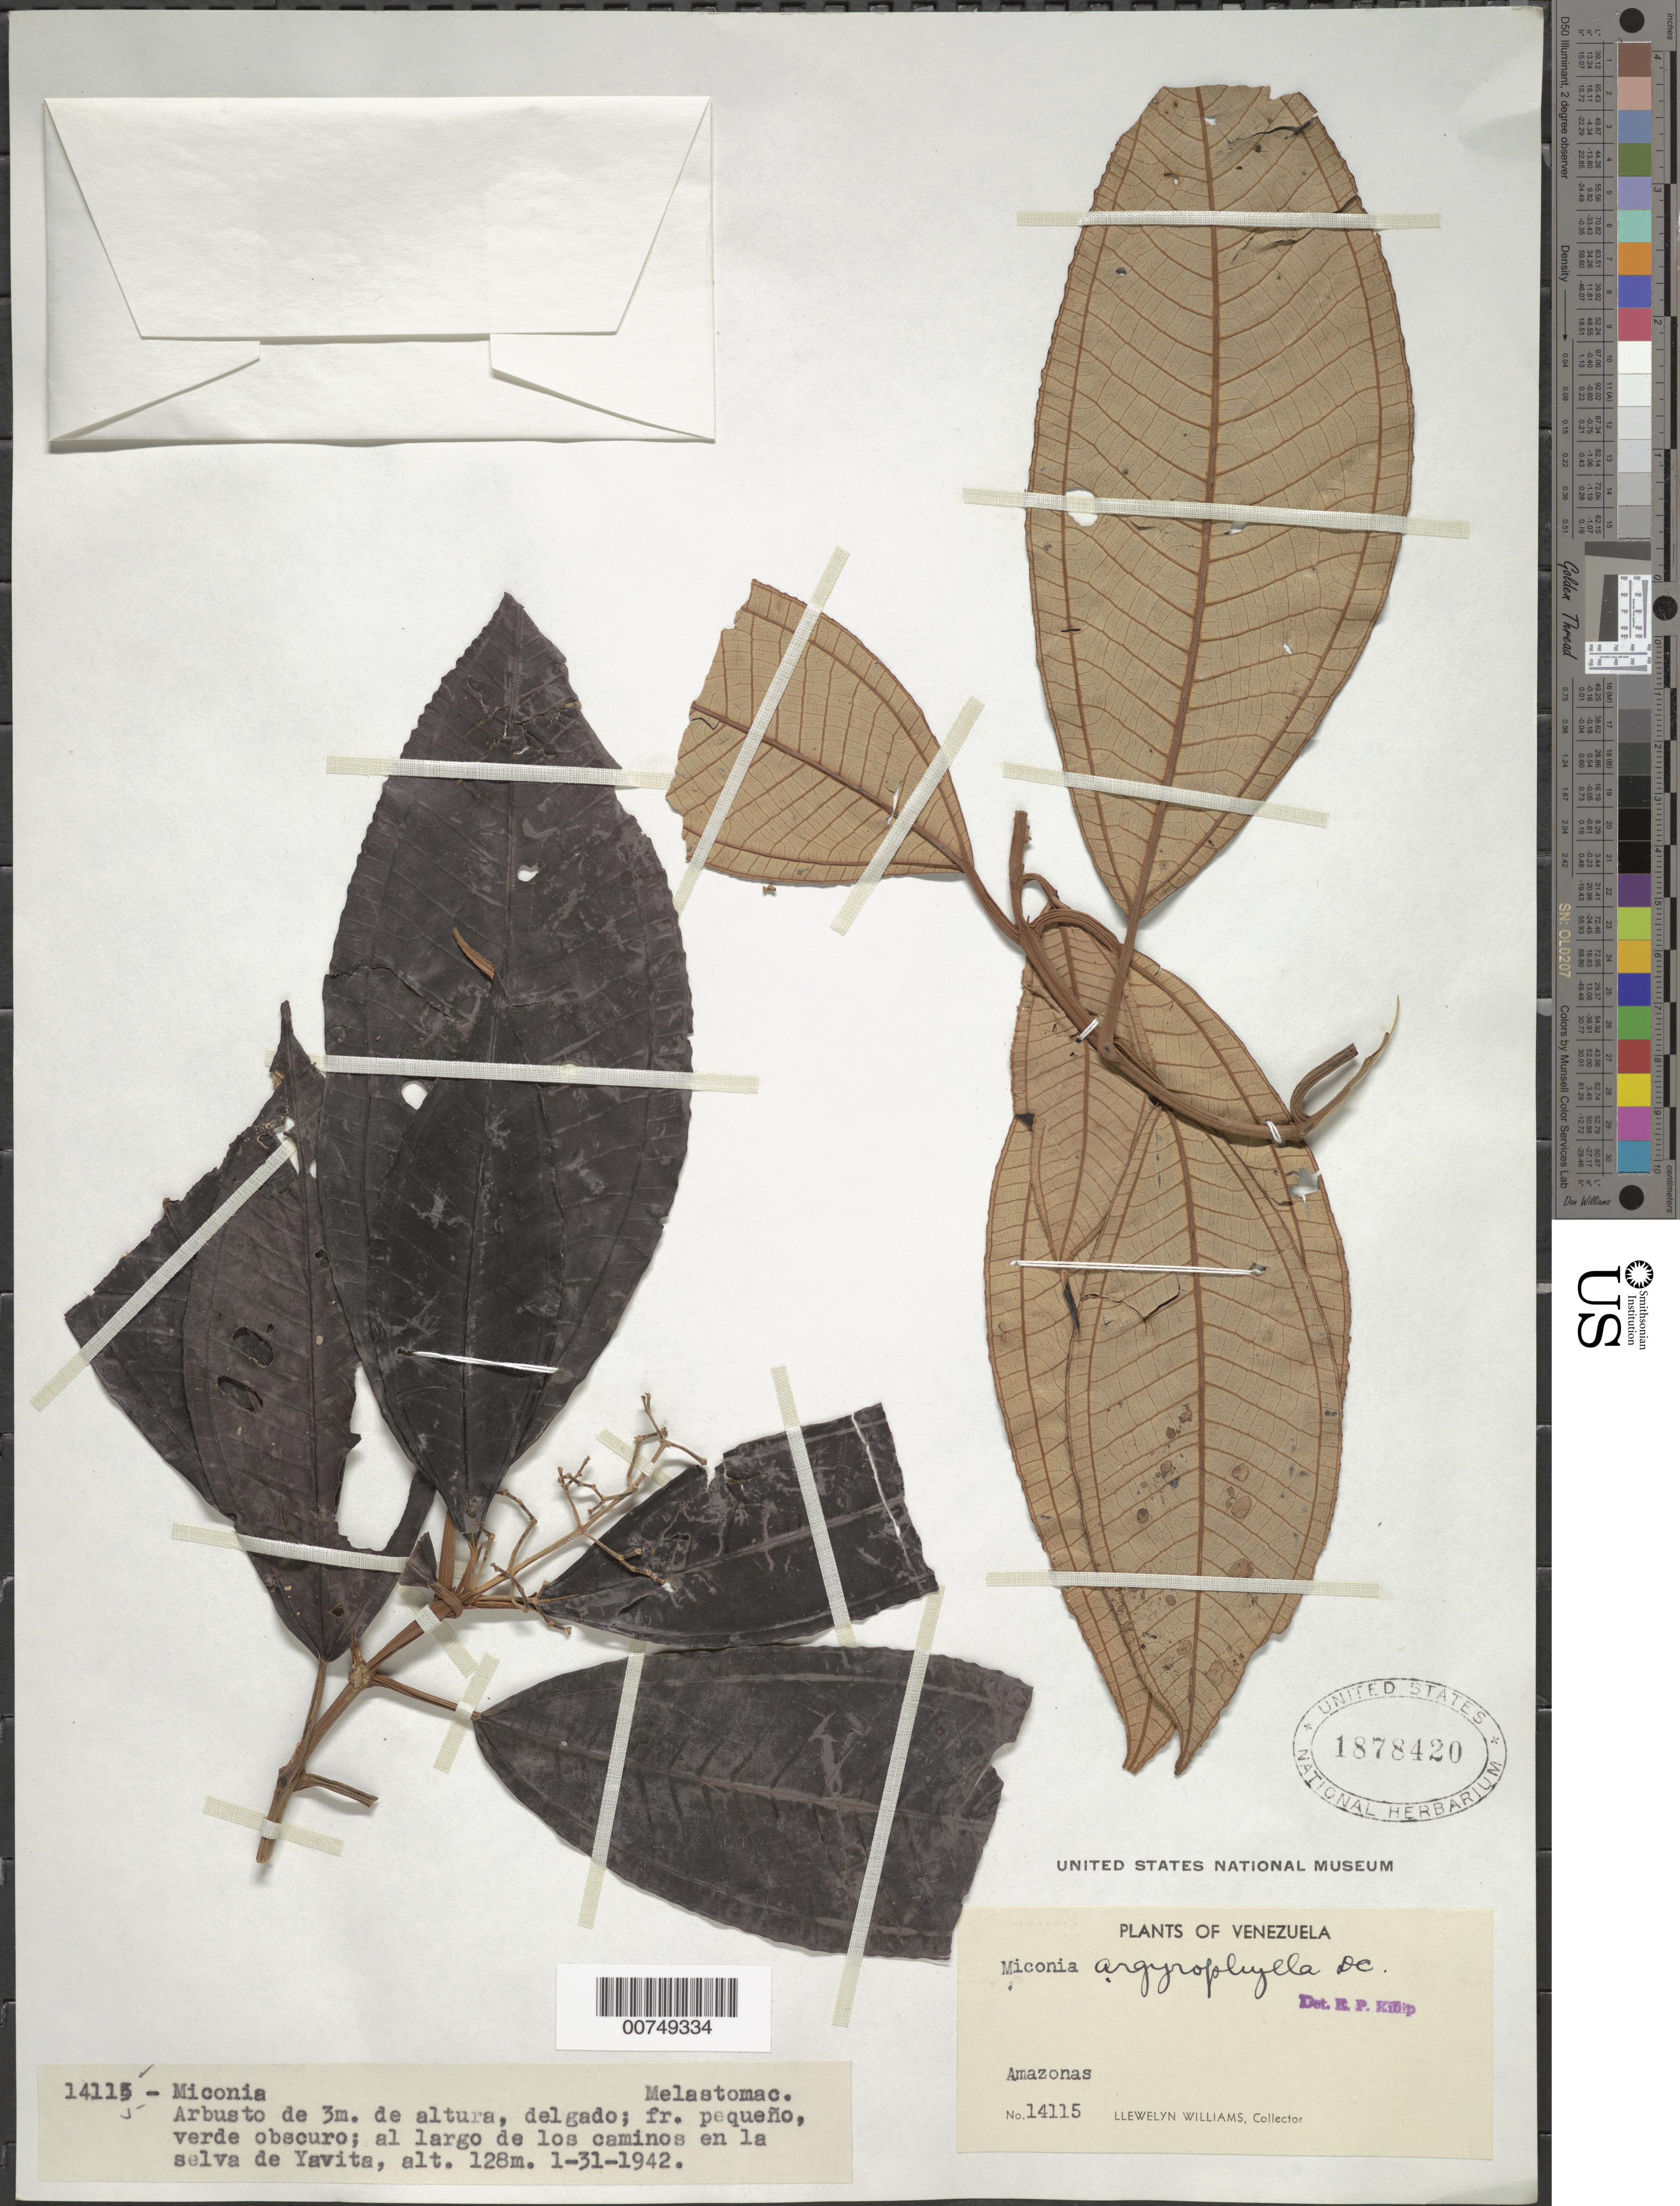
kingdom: Plantae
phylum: Tracheophyta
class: Magnoliopsida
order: Myrtales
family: Melastomataceae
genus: Miconia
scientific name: Miconia argyrophylla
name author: DC.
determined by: Killip, Ellsworth P.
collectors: Ll. Williams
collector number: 14115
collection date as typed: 31-Jan-42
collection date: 1942-01-31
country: Venezuela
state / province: Amazonas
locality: Yavita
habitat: Largo de los caminos en la selva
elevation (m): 128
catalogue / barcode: US 1878420